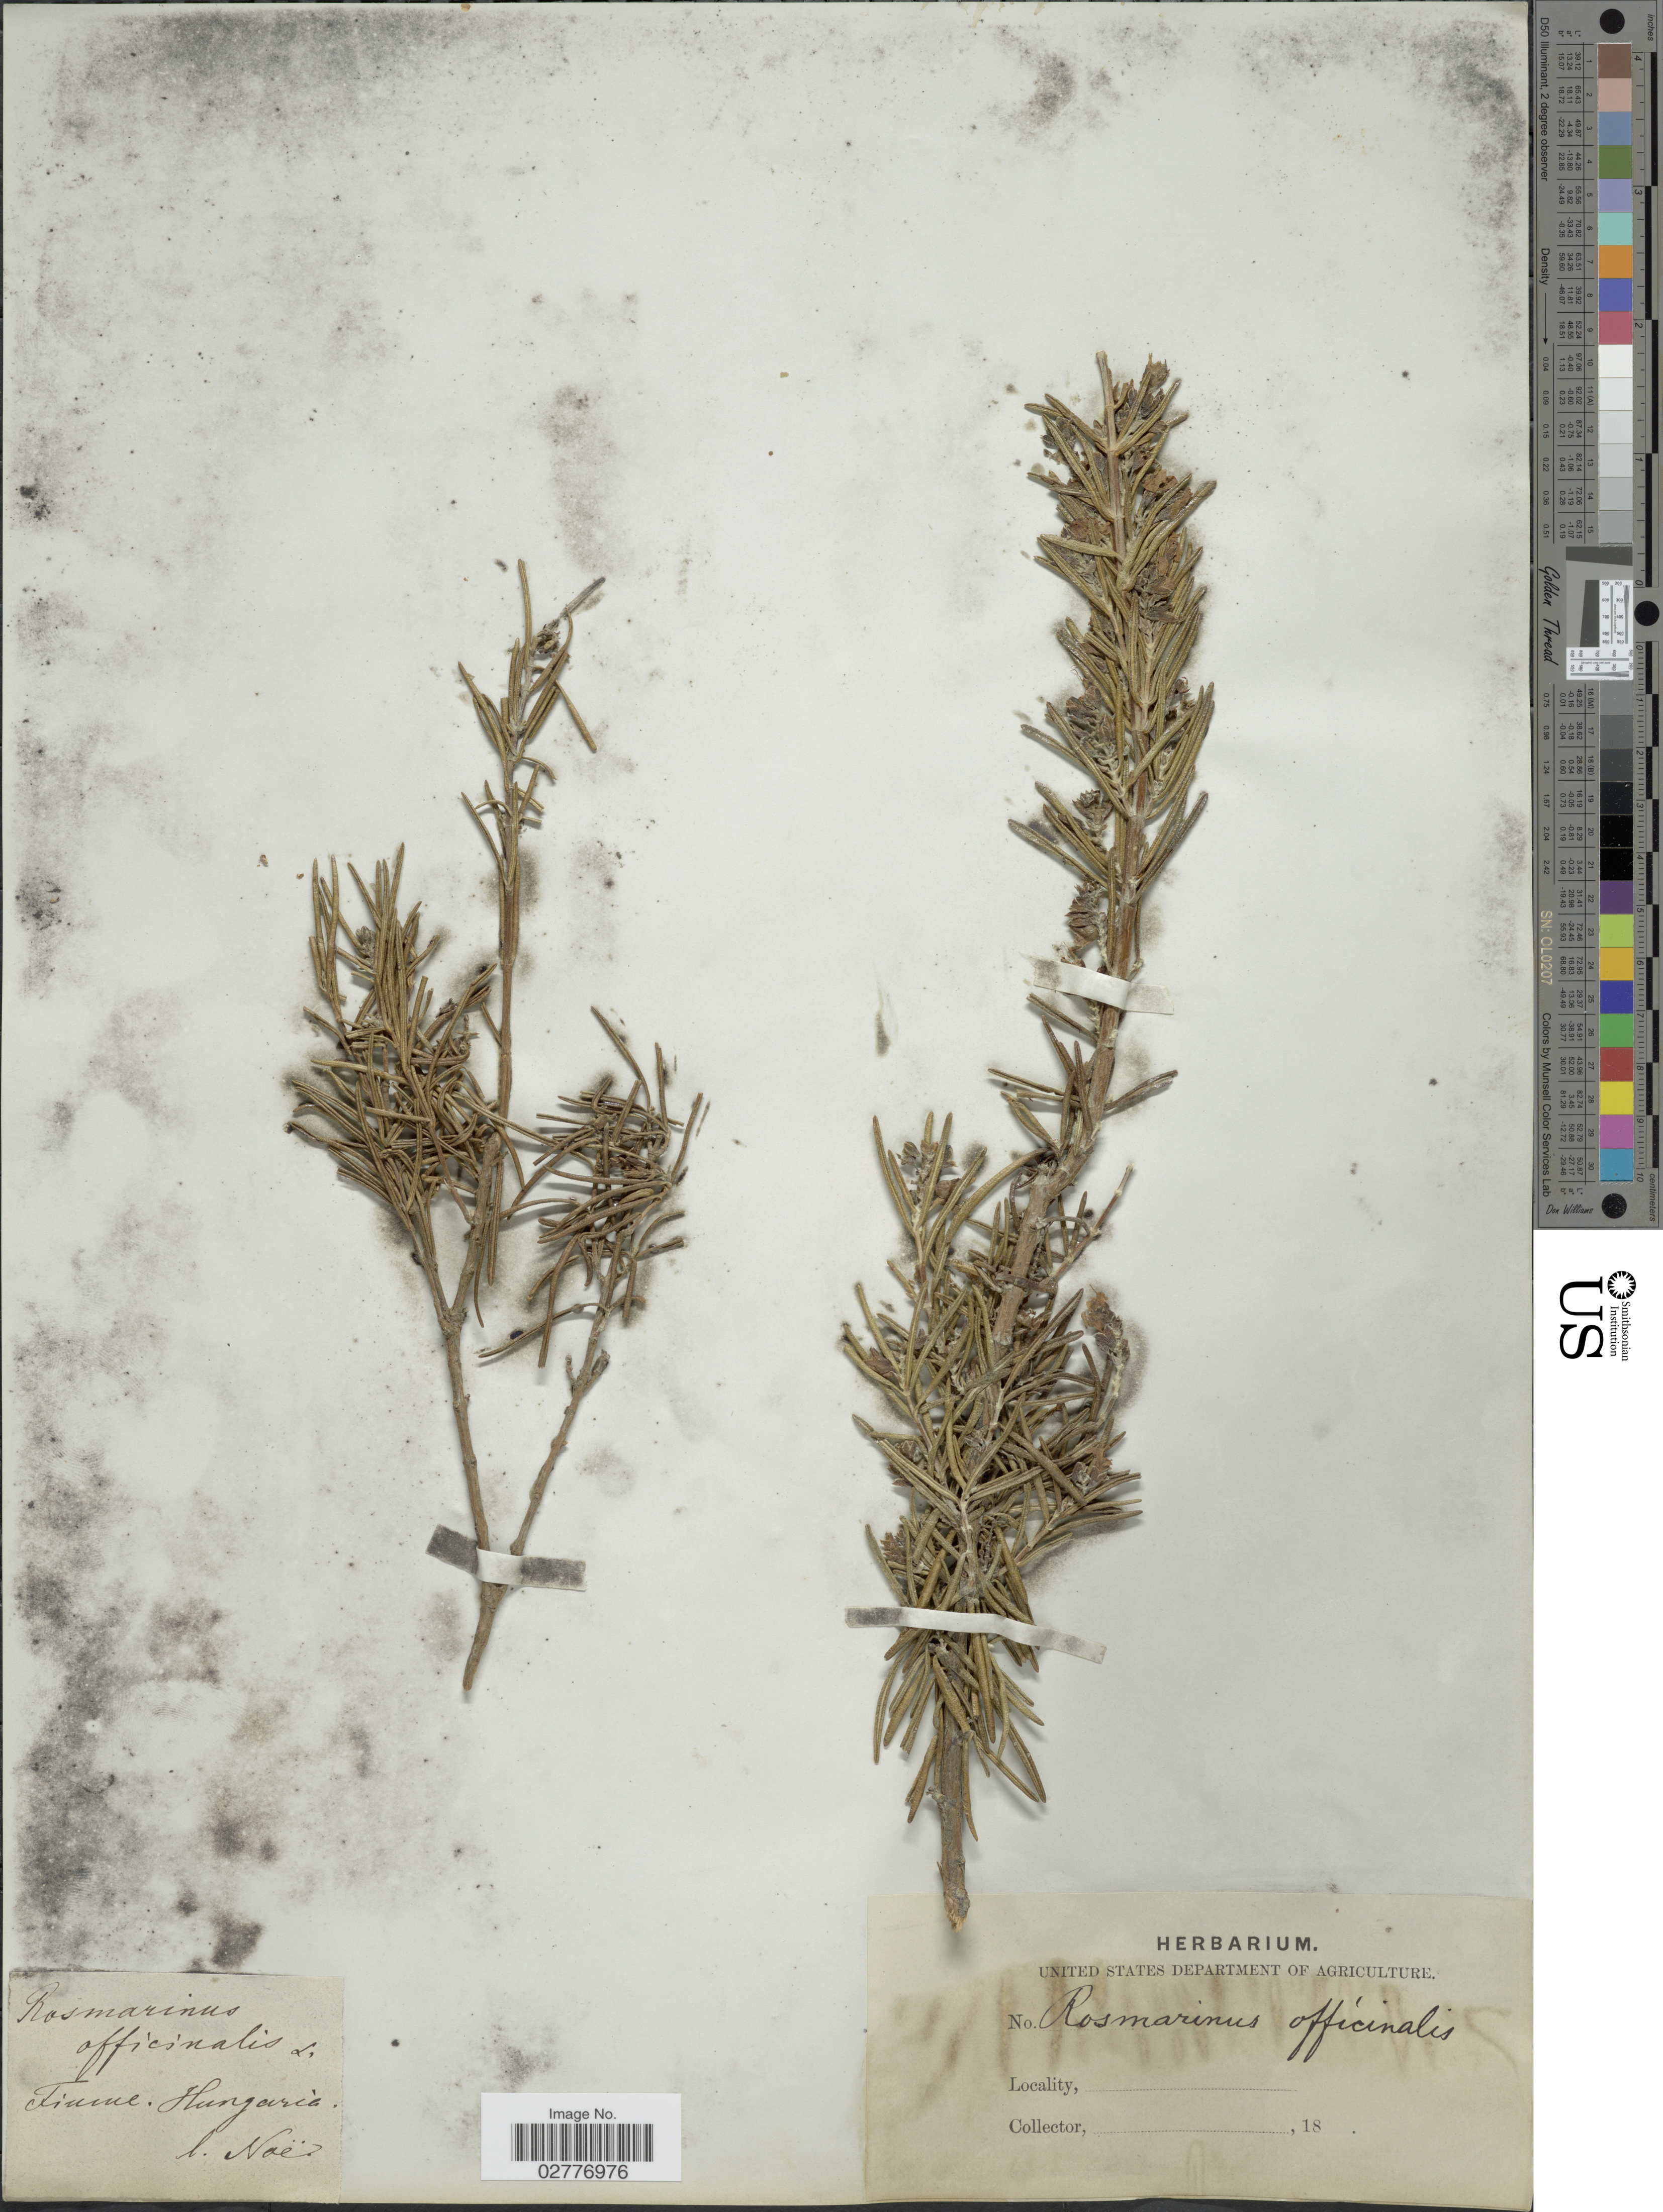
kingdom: Plantae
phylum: Tracheophyta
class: Magnoliopsida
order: Lamiales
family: Lamiaceae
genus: Rosmarinus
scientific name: Rosmarinus officinalis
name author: L.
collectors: L. Noë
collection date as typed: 18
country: Hungary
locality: Fiume.